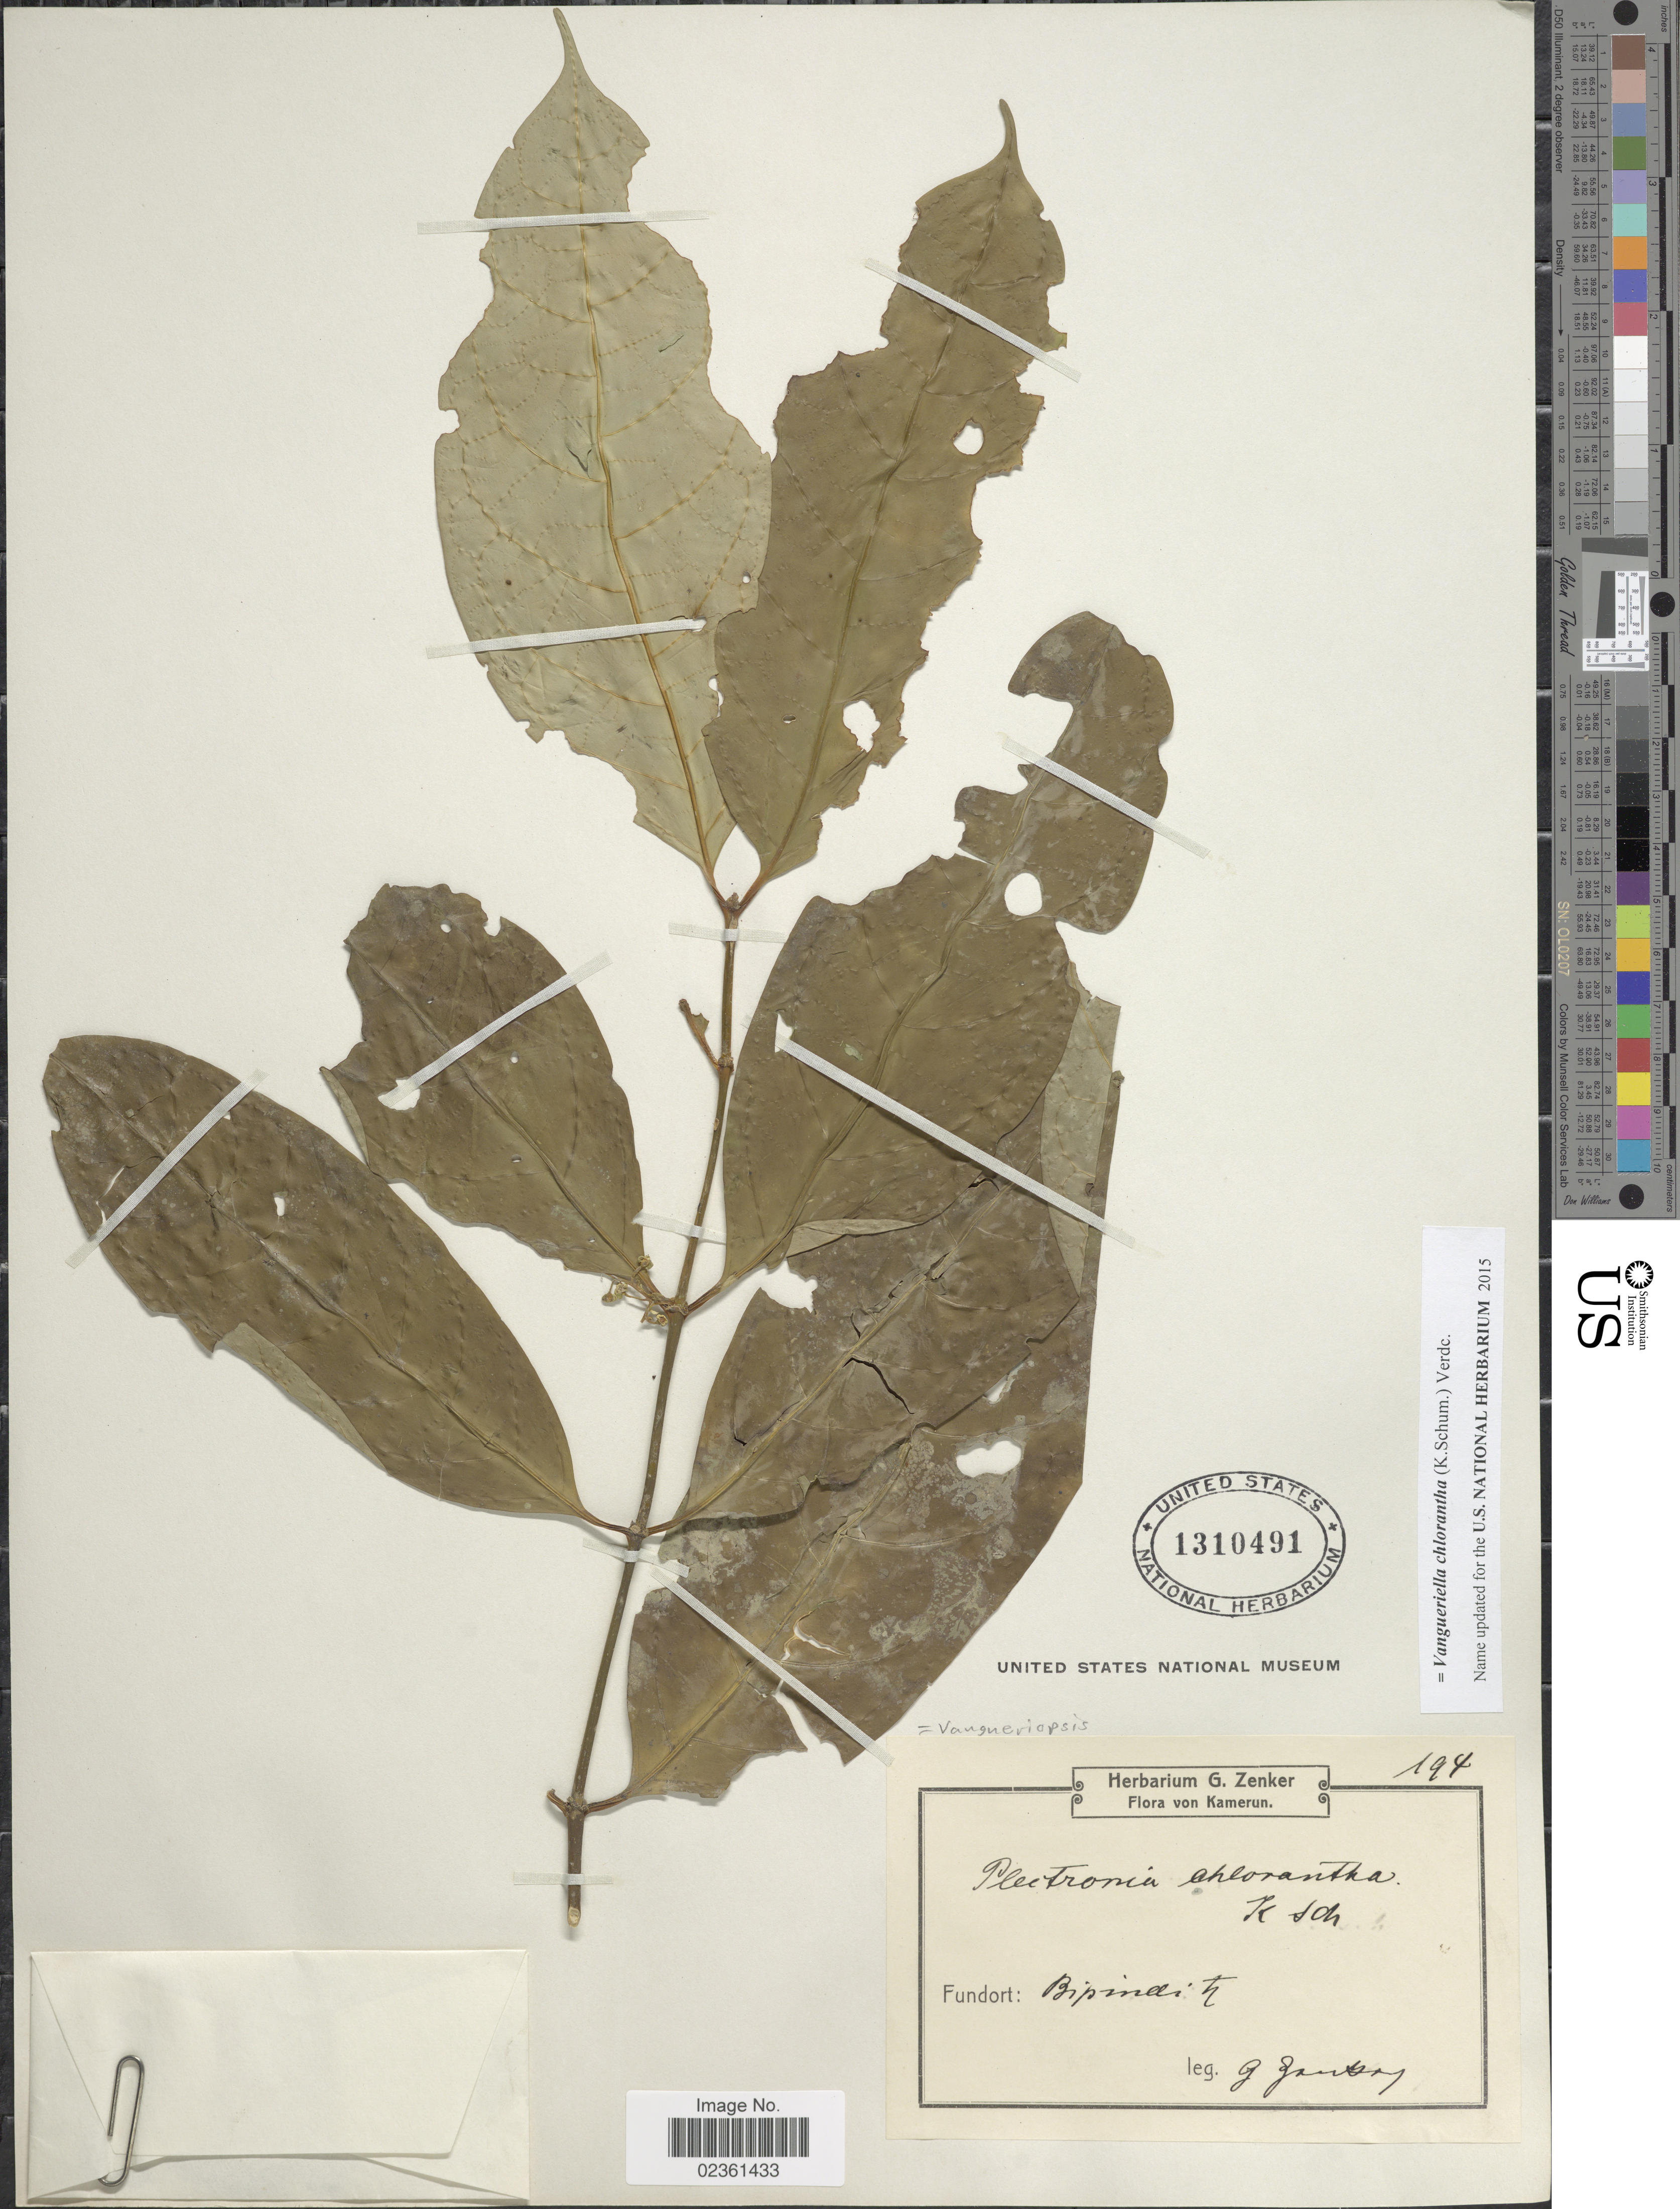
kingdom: Plantae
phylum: Tracheophyta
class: Magnoliopsida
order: Gentianales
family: Rubiaceae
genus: Vangueriella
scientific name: Vangueriella chlorantha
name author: (K. Schum.) Verdc.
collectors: G. A. Zenker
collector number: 194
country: Cameroon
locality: Kamerun, Bipindi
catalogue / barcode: US 1310491